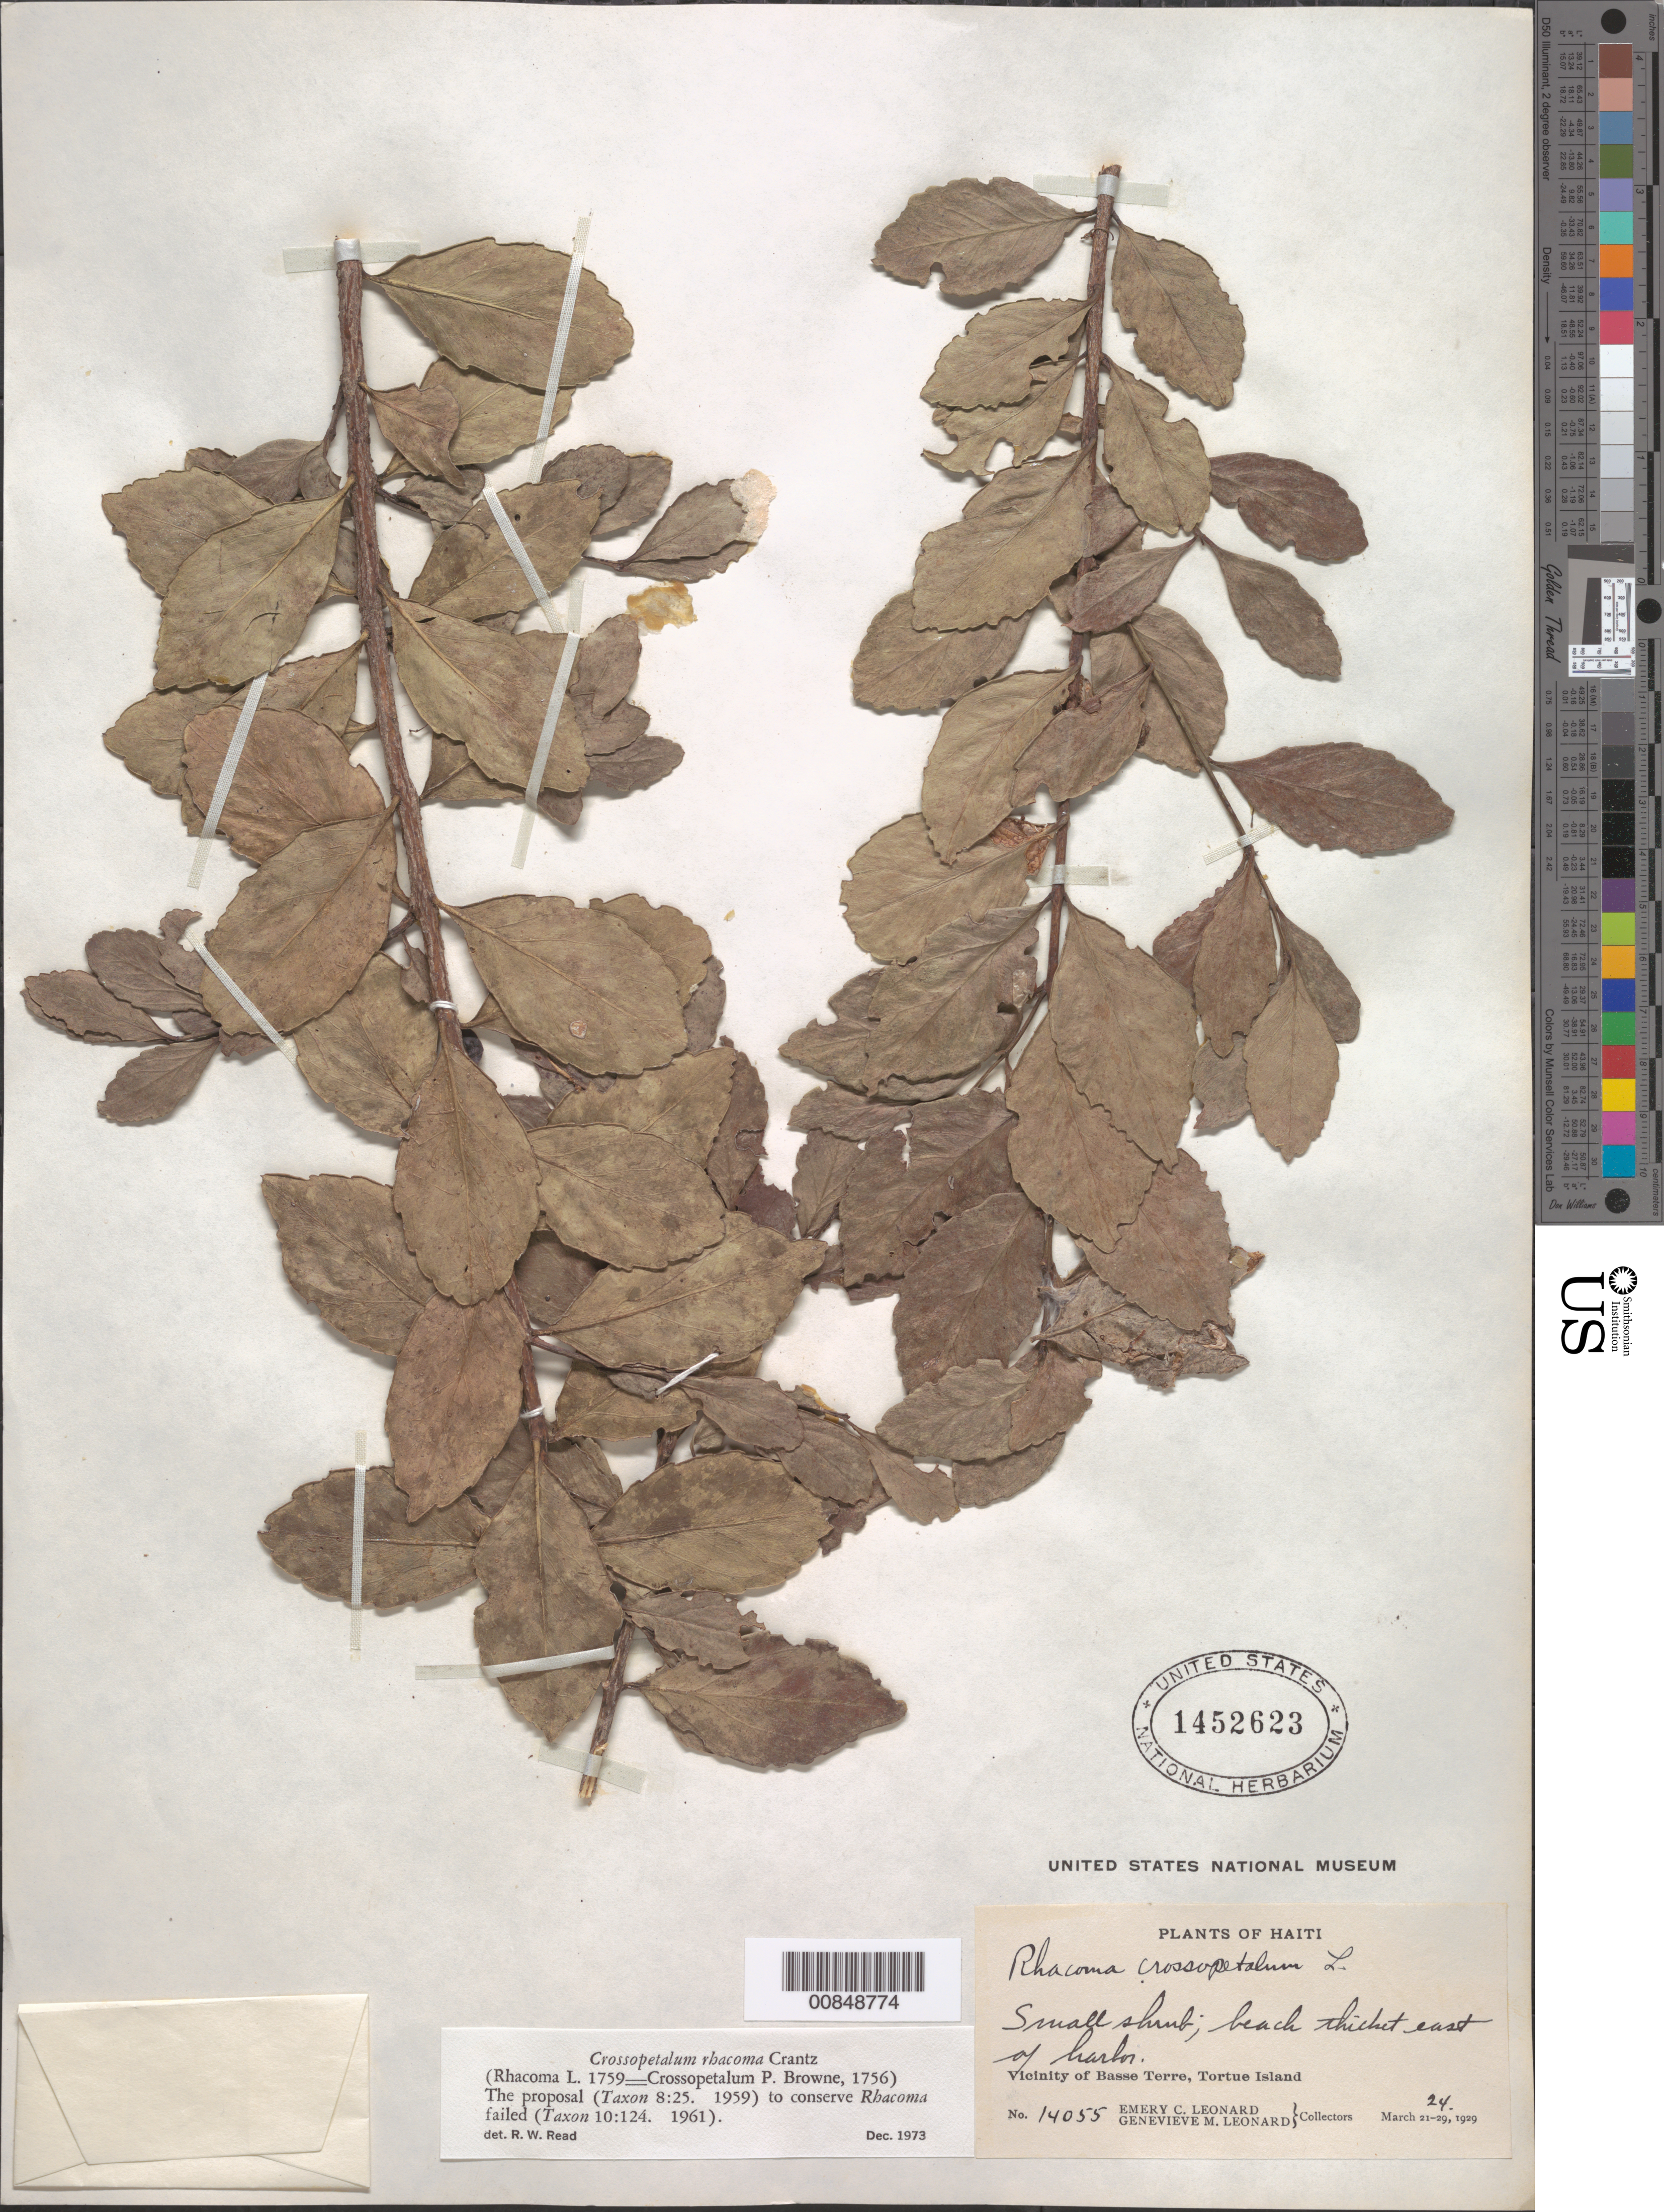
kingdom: Plantae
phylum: Tracheophyta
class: Magnoliopsida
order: Celastrales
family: Celastraceae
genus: Crossopetalum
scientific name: Crossopetalum rhacoma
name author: Crantz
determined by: Read, Robert W., (US), NMNH (UNITED STATES)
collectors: E. C. Leonard & G. M. Leonard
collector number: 14055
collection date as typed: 24 Mar 1929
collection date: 1929-03-24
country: Haiti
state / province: Nord-Ouest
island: Île de la Tortue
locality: Vicinity of Basse Terre, E of harbor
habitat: Beach thicket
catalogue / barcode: US 1452623